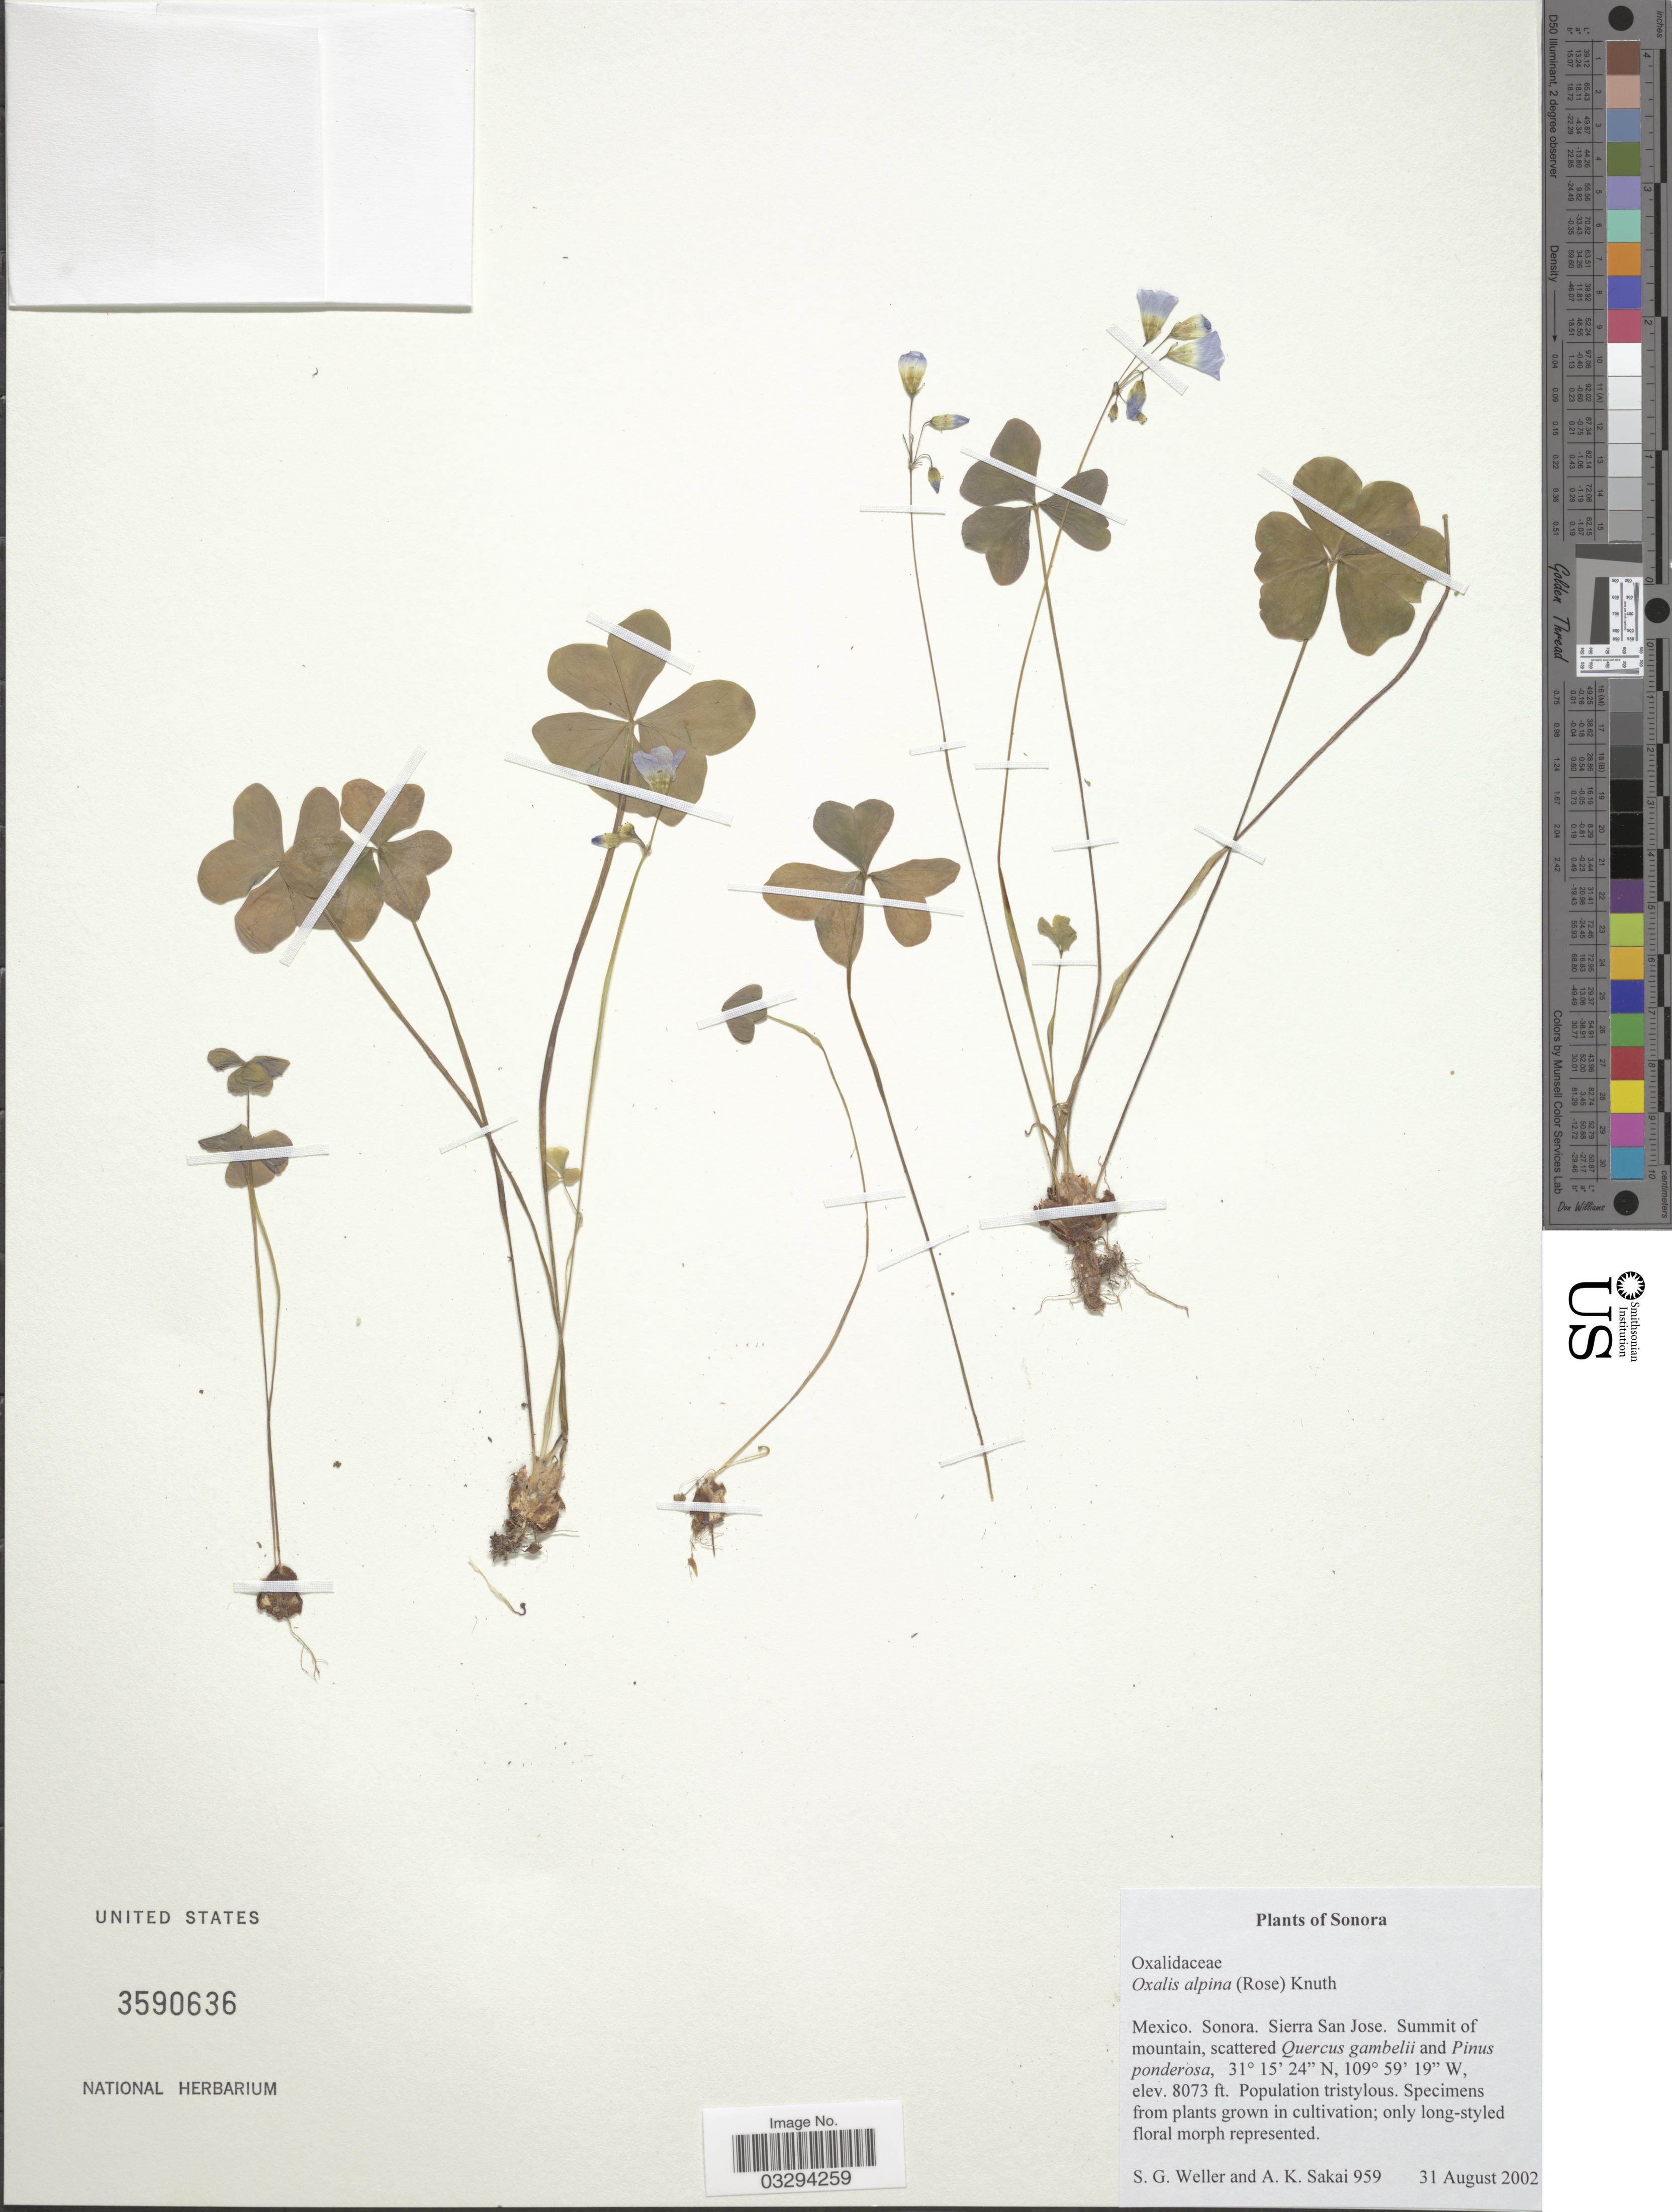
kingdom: Plantae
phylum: Tracheophyta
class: Magnoliopsida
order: Oxalidales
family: Oxalidaceae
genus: Oxalis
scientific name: Oxalis alpina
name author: (Rose) R. Knuth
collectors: S. G. Weller & A. Sakai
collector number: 959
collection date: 2002-08-31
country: Mexico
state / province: Sonora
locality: Sierra San Jose. Summit of mountain.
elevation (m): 2461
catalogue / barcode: US 3590636